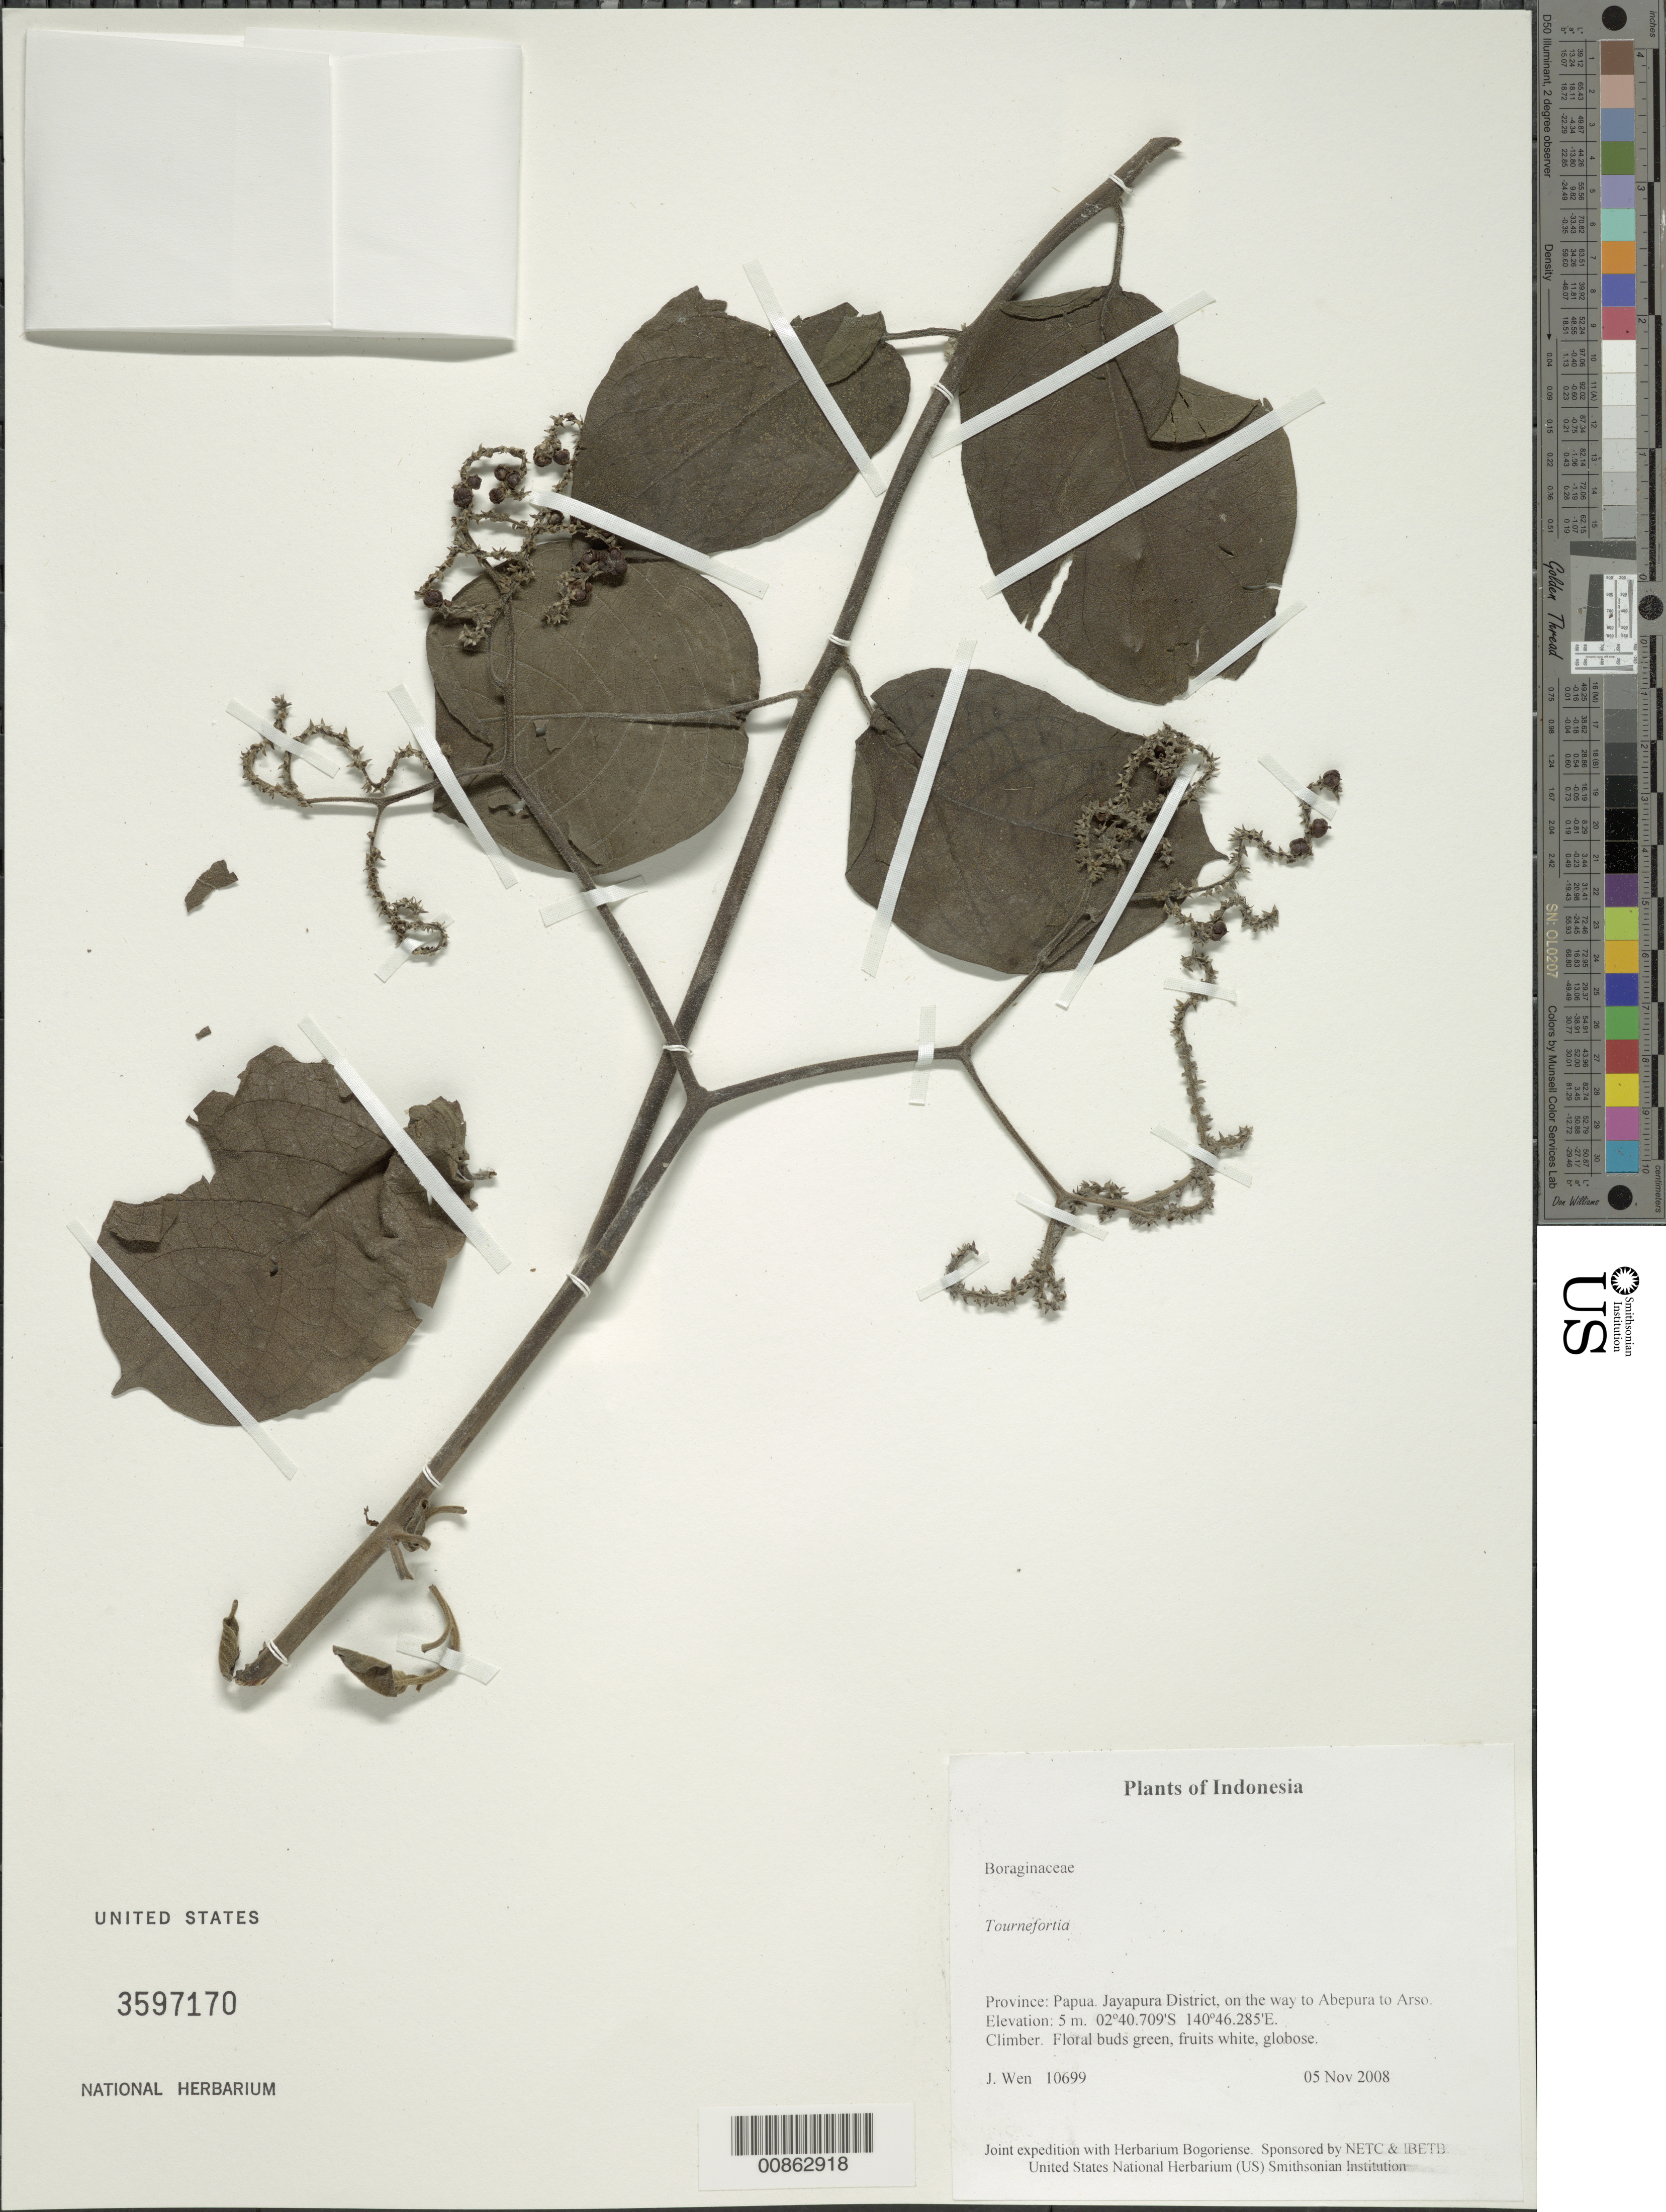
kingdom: Plantae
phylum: Tracheophyta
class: Magnoliopsida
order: Boraginales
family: Heliotropiaceae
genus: Tournefortia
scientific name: Tournefortia sp.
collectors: J. Wen, D. Potter & E. A. Widjaja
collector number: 10699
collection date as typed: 05 Nov 2008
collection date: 2008-11-05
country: Indonesia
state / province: Papua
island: New Guinea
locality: Jayapura District, on the way to Abepura to Arso. Irian Barat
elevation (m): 5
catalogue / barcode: US 3597170